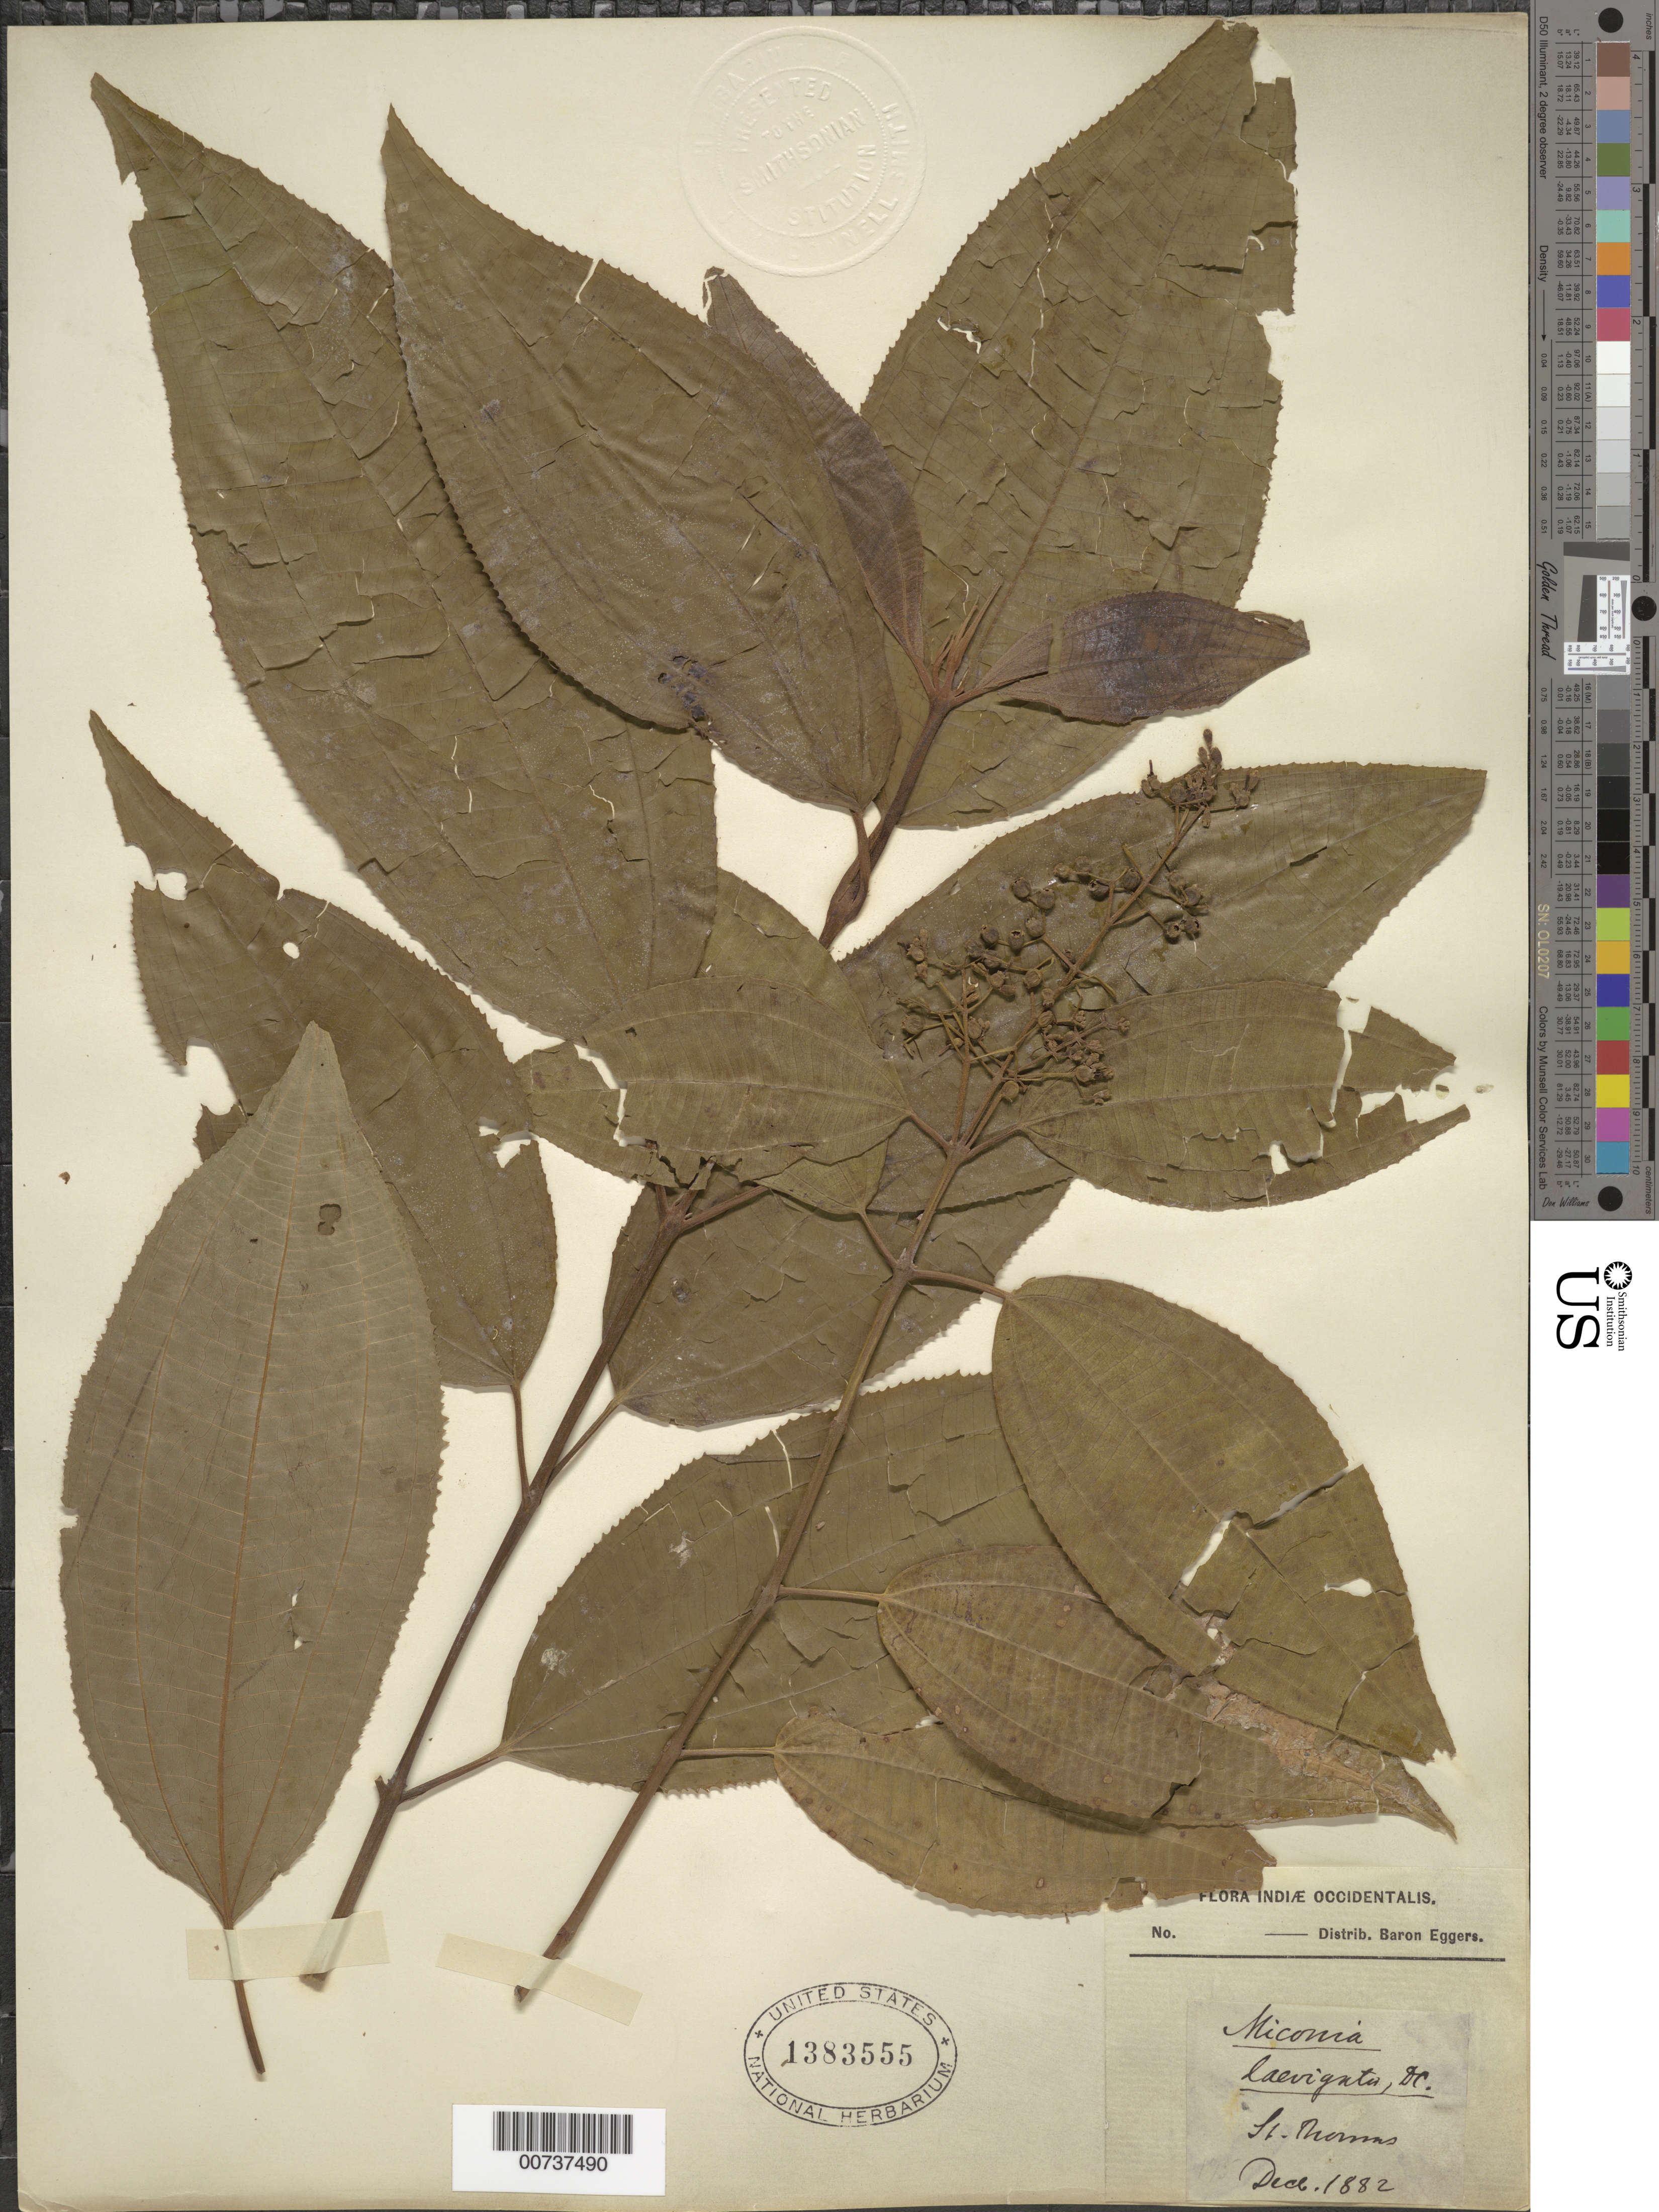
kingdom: Plantae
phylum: Tracheophyta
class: Magnoliopsida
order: Myrtales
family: Melastomataceae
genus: Miconia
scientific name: Miconia laevigata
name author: (L.) D. Don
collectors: H. F. A. von Eggers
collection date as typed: Dec 1882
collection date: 1882-12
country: U.S. Virgin Islands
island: St. Thomas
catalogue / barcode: US 1383555